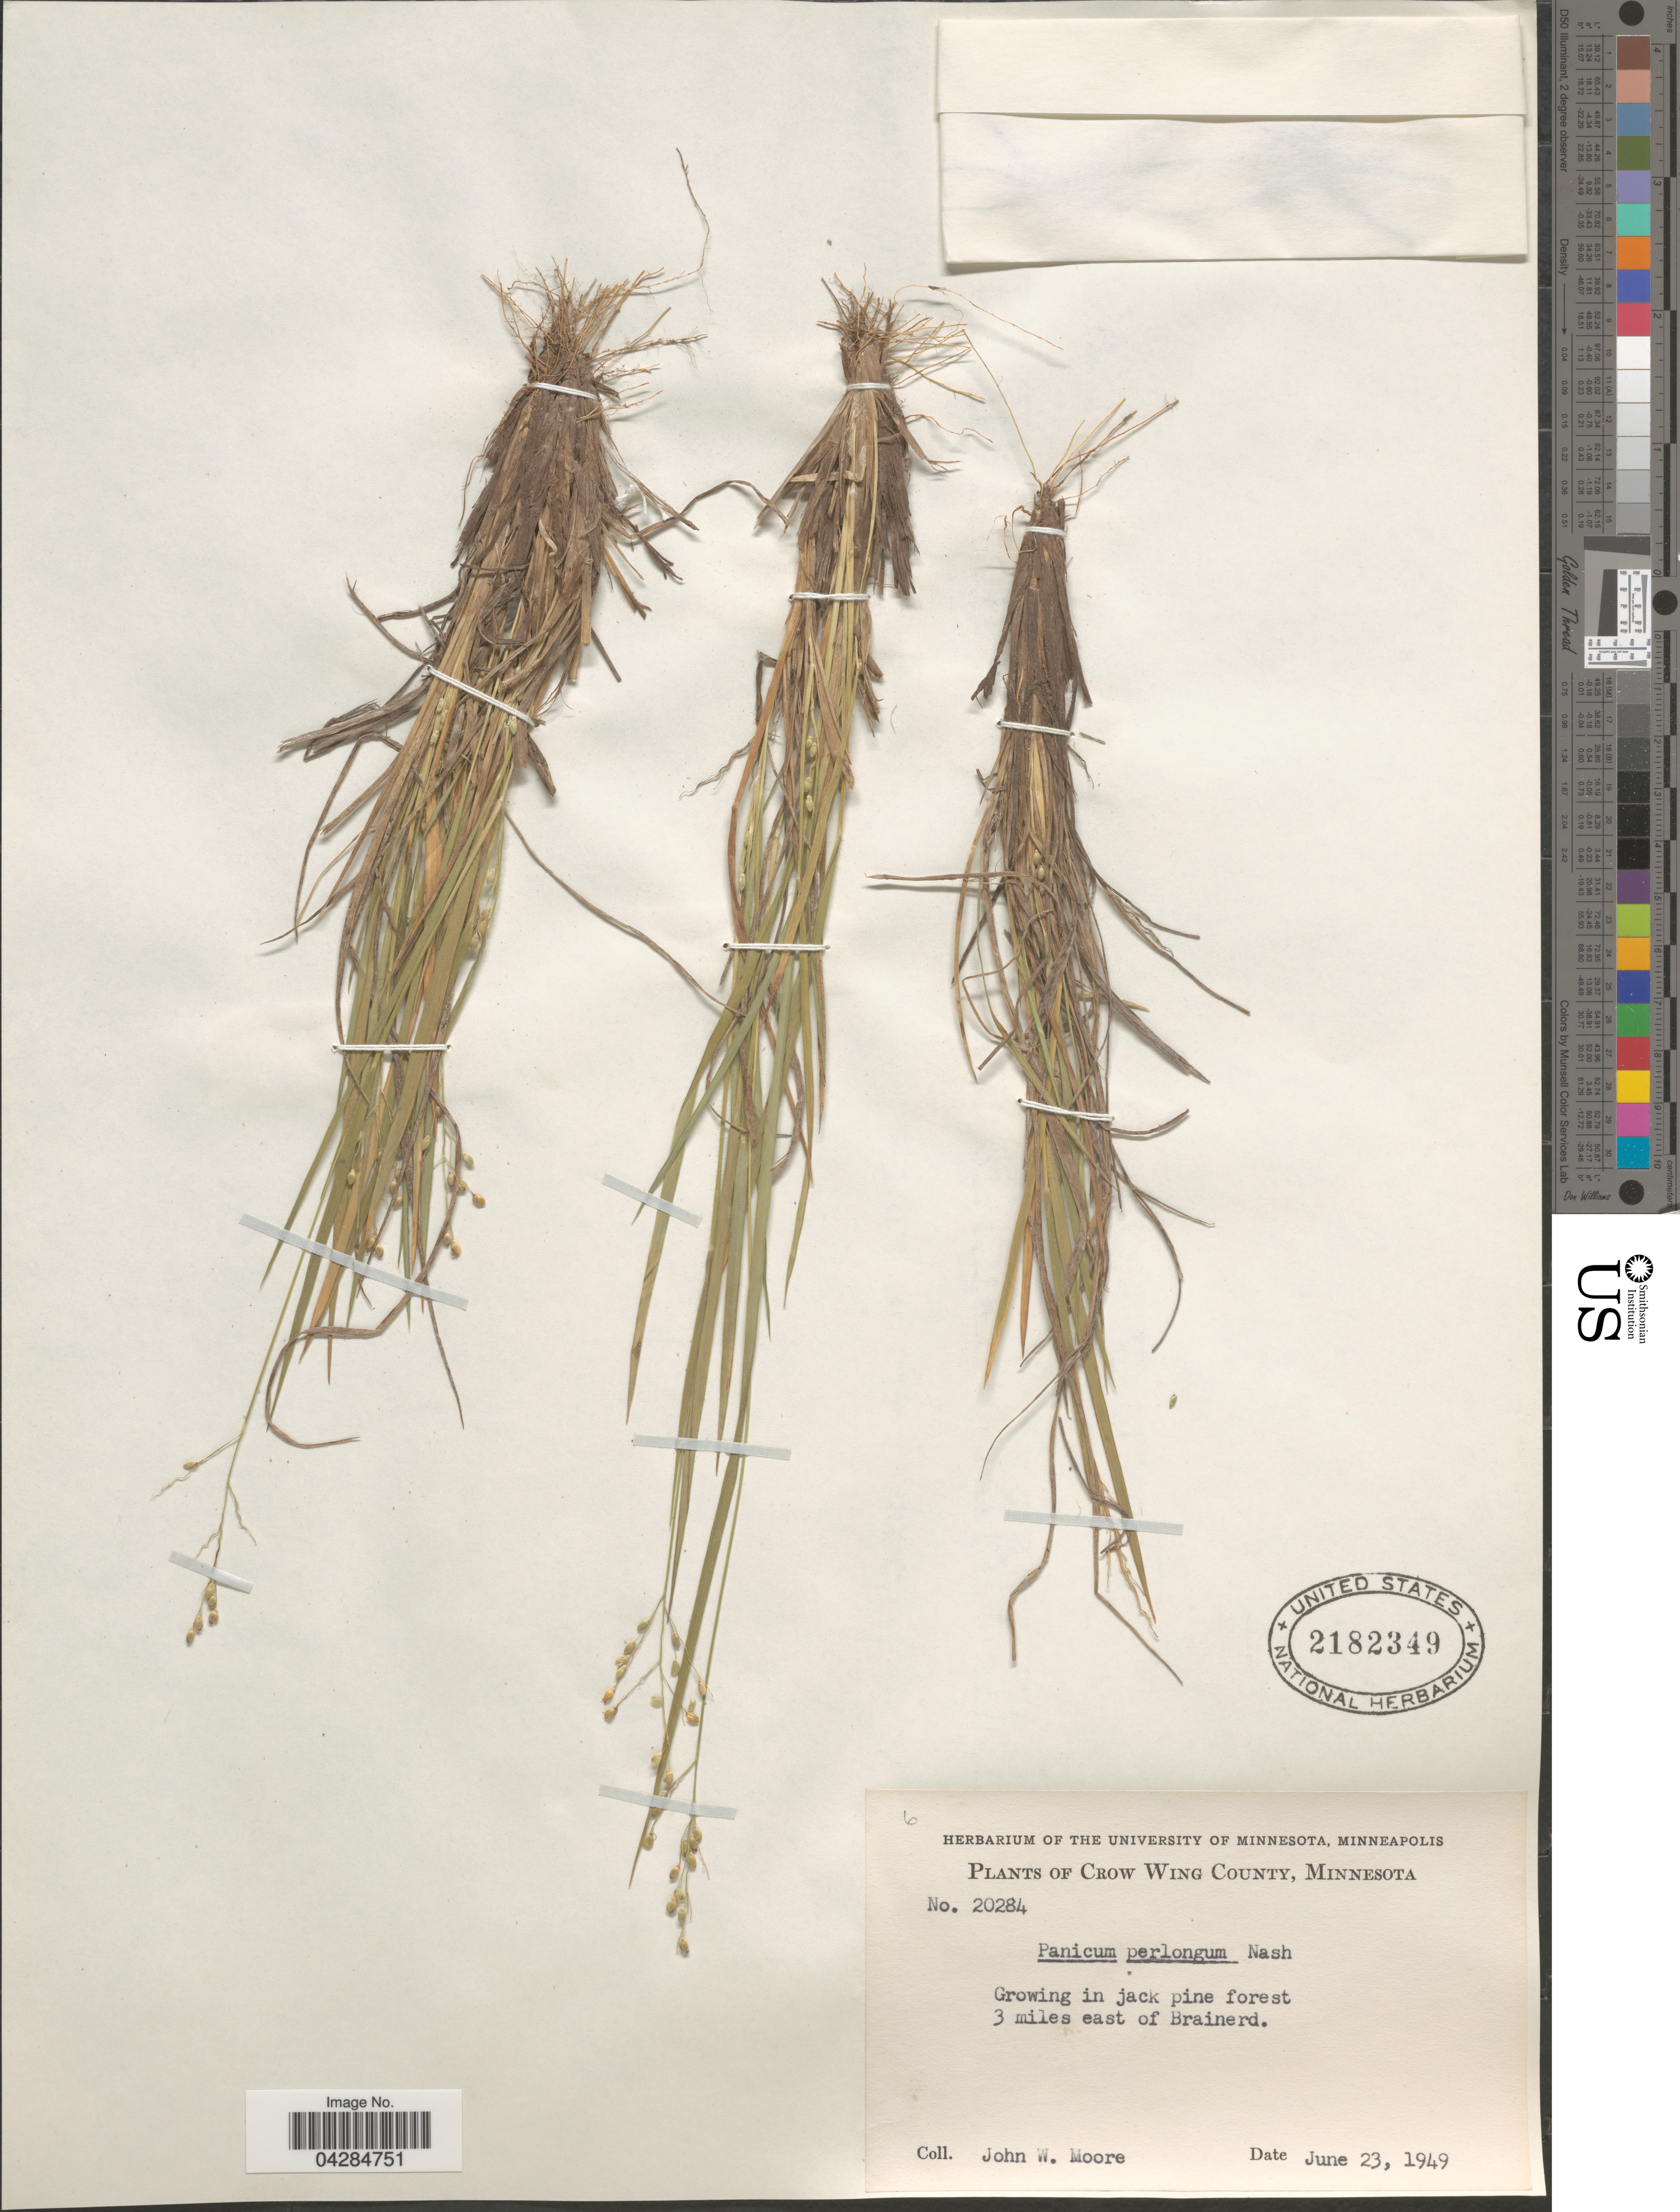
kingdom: Plantae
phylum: Tracheophyta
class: Liliopsida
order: Poales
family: Poaceae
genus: Dichanthelium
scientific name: Dichanthelium perlongum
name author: (Nash) Freckmann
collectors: J. Moore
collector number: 20284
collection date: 1949-06-23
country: United States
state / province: Minnesota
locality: Crow Wing County. Growing in jack pine forest 3 miles east of Brainerd.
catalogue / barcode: US 2182349